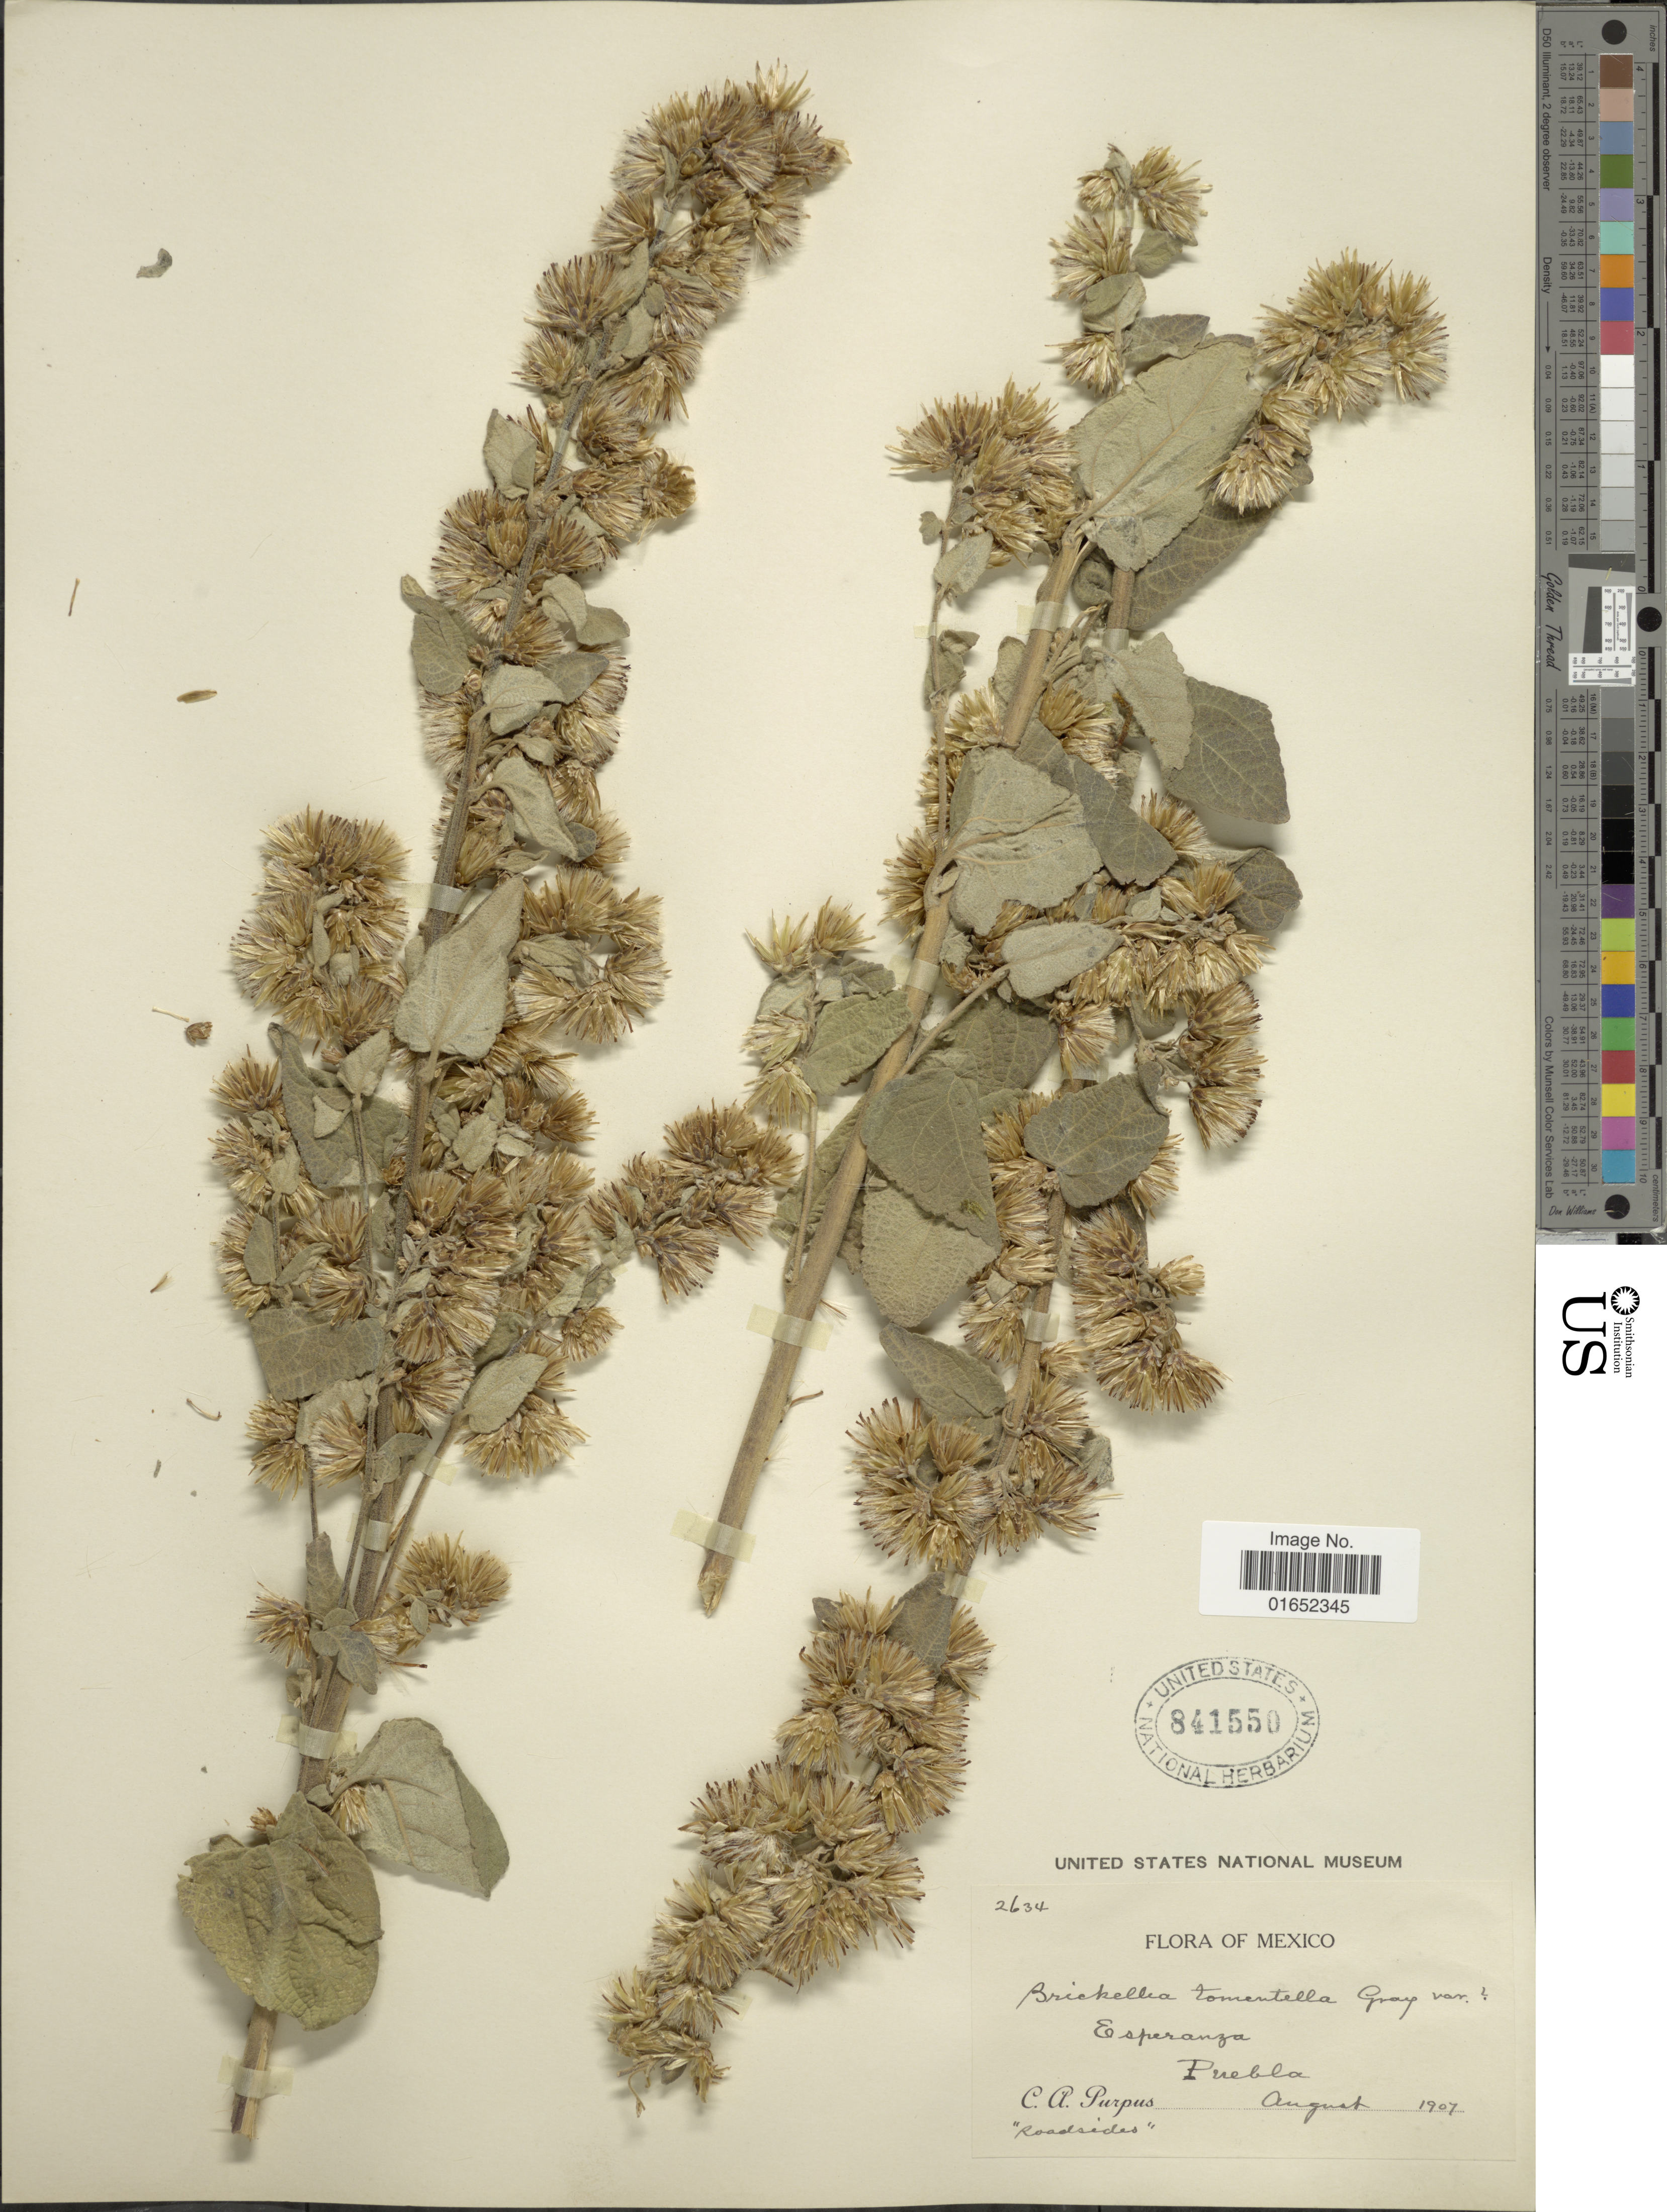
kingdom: Plantae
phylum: Tracheophyta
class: Magnoliopsida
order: Asterales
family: Asteraceae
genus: Brickellia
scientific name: Brickellia tomentella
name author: A. Gray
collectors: C. A. Purpus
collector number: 2634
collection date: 1907-08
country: Mexico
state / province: Puebla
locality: Esperanza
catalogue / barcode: US 841550